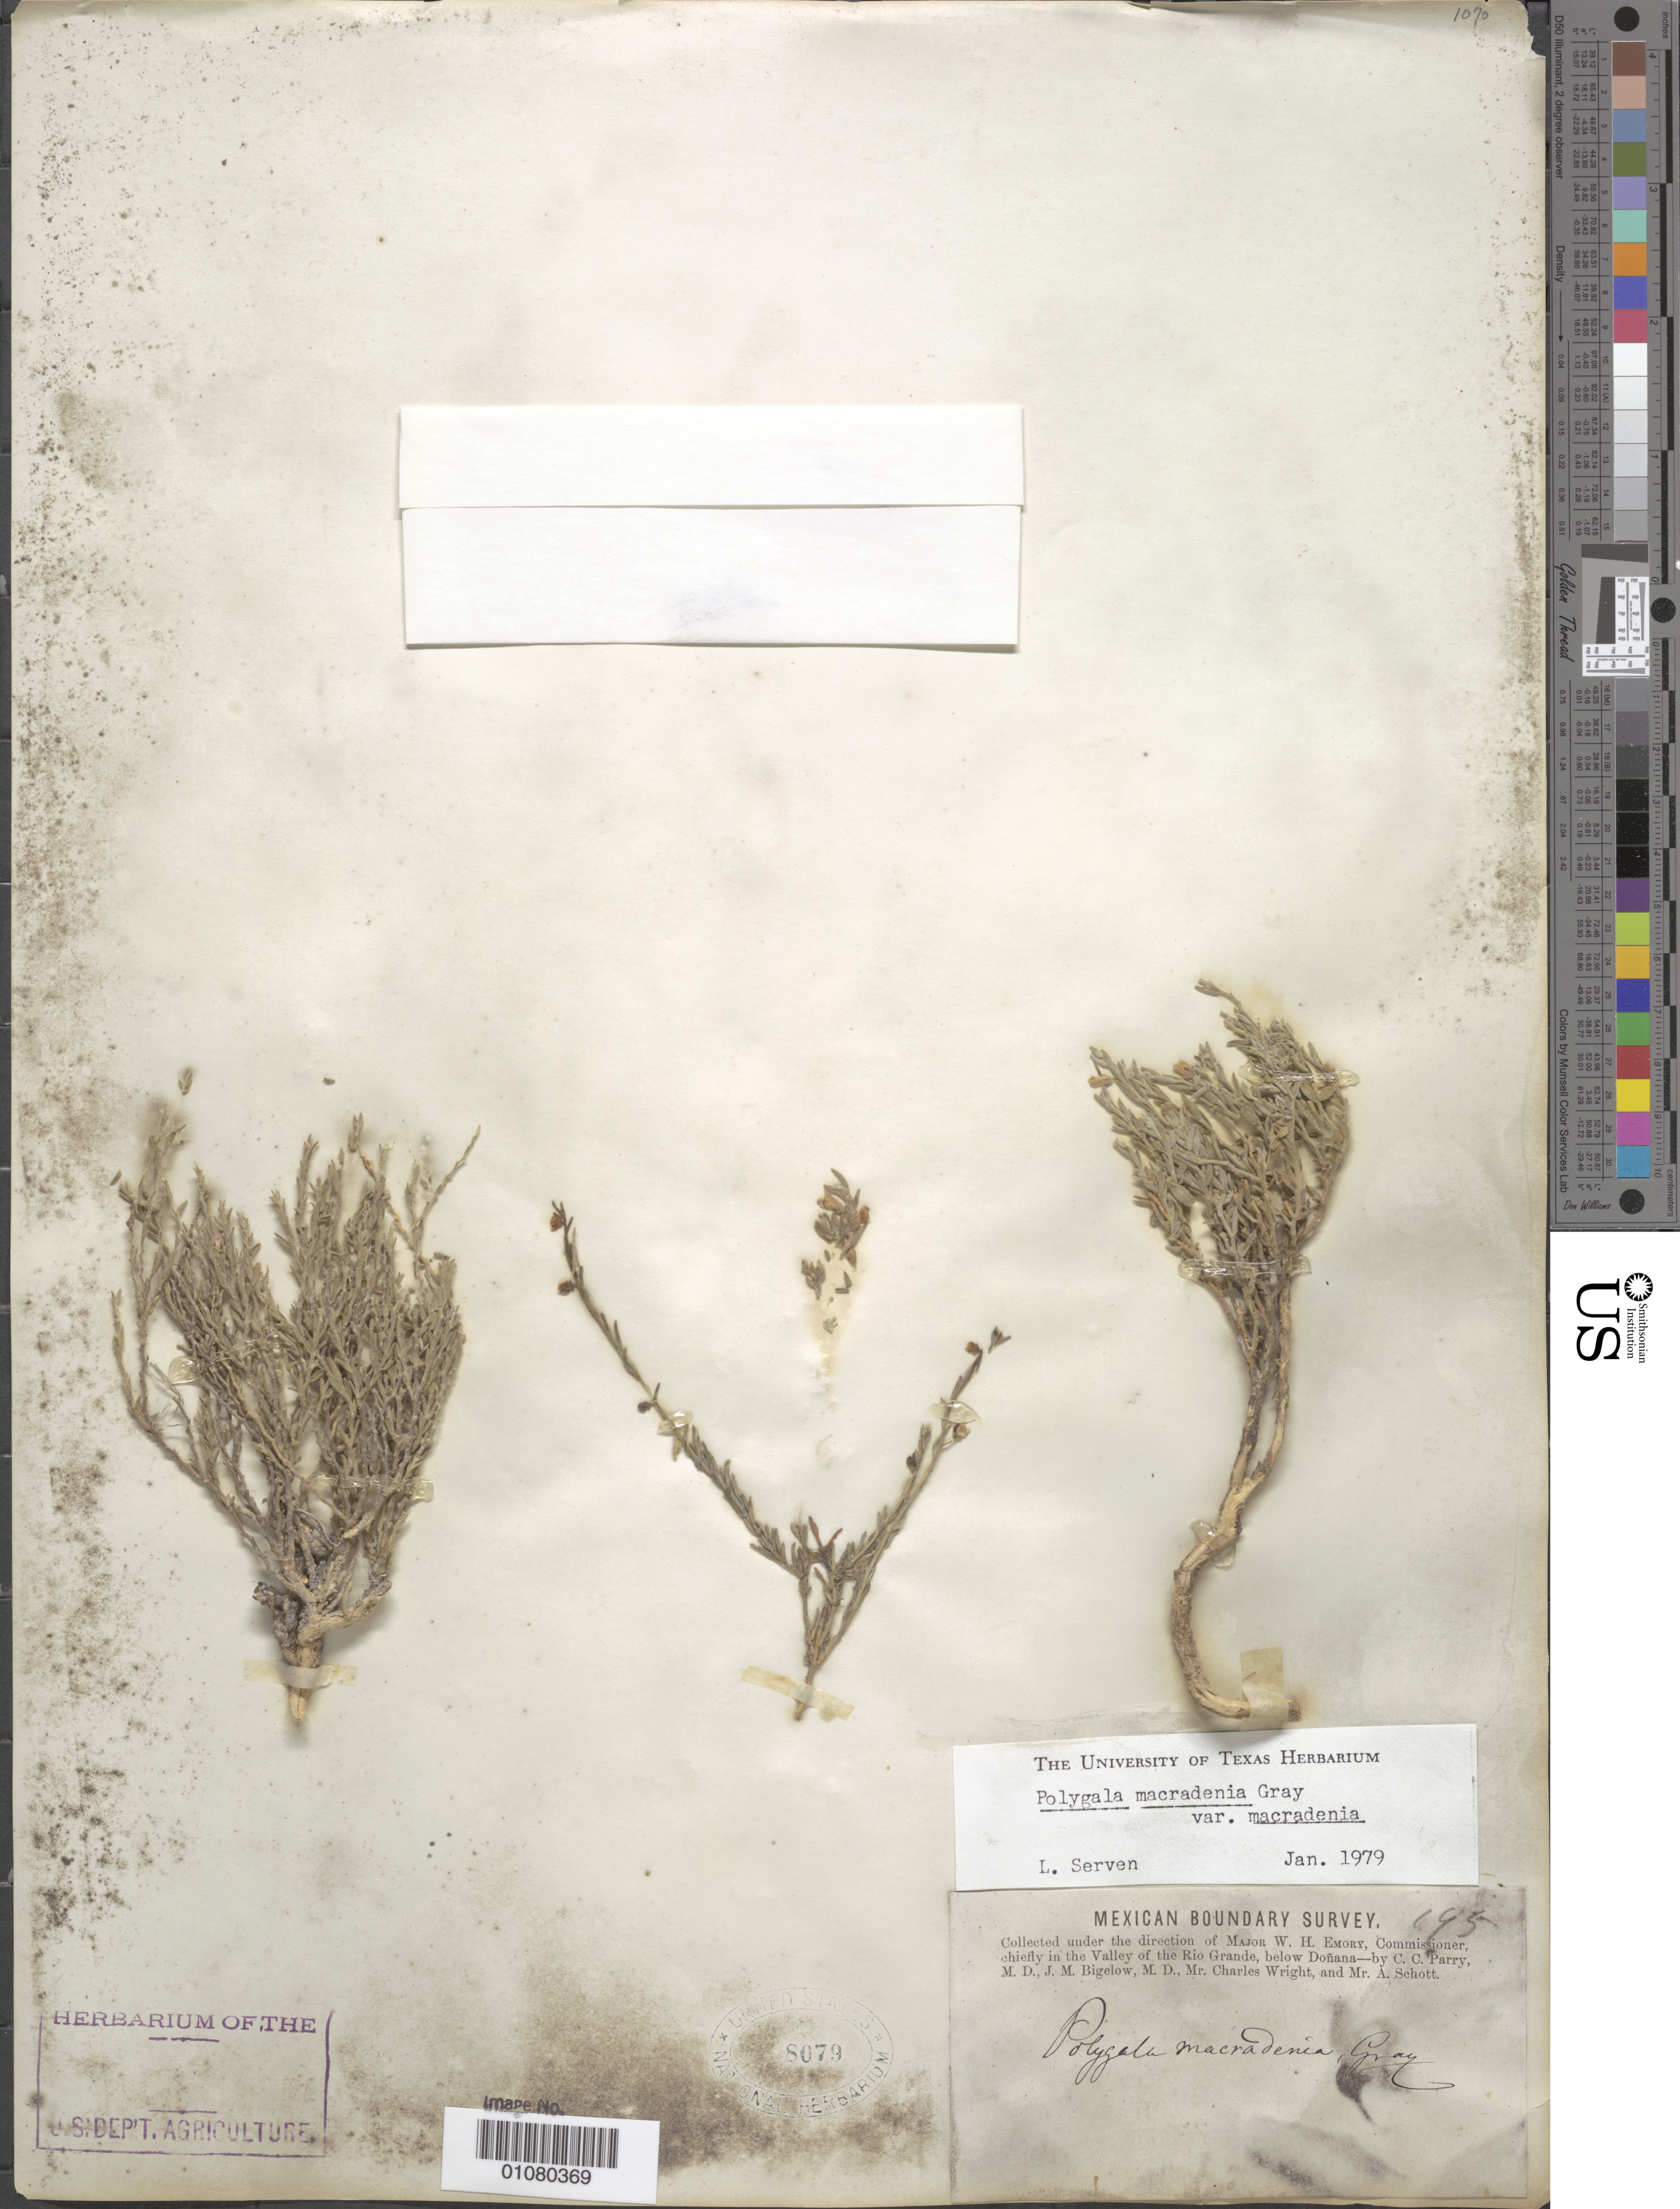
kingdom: Plantae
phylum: Tracheophyta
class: Magnoliopsida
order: Fabales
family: Polygalaceae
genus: Hebecarpa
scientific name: Hebecarpa macradenia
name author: (A. Gray) J.R. Abbott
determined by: Strong, Mark T., (BOT), Smithsonian Institution - National Museum of Natural History (UNITED STATES)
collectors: C. C. Parry, J. M. Bigelow, C. Wright & A. C. V. Schott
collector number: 195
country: Mexico / United States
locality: Valley of the Rio Grande, below Donana.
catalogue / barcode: US 8079